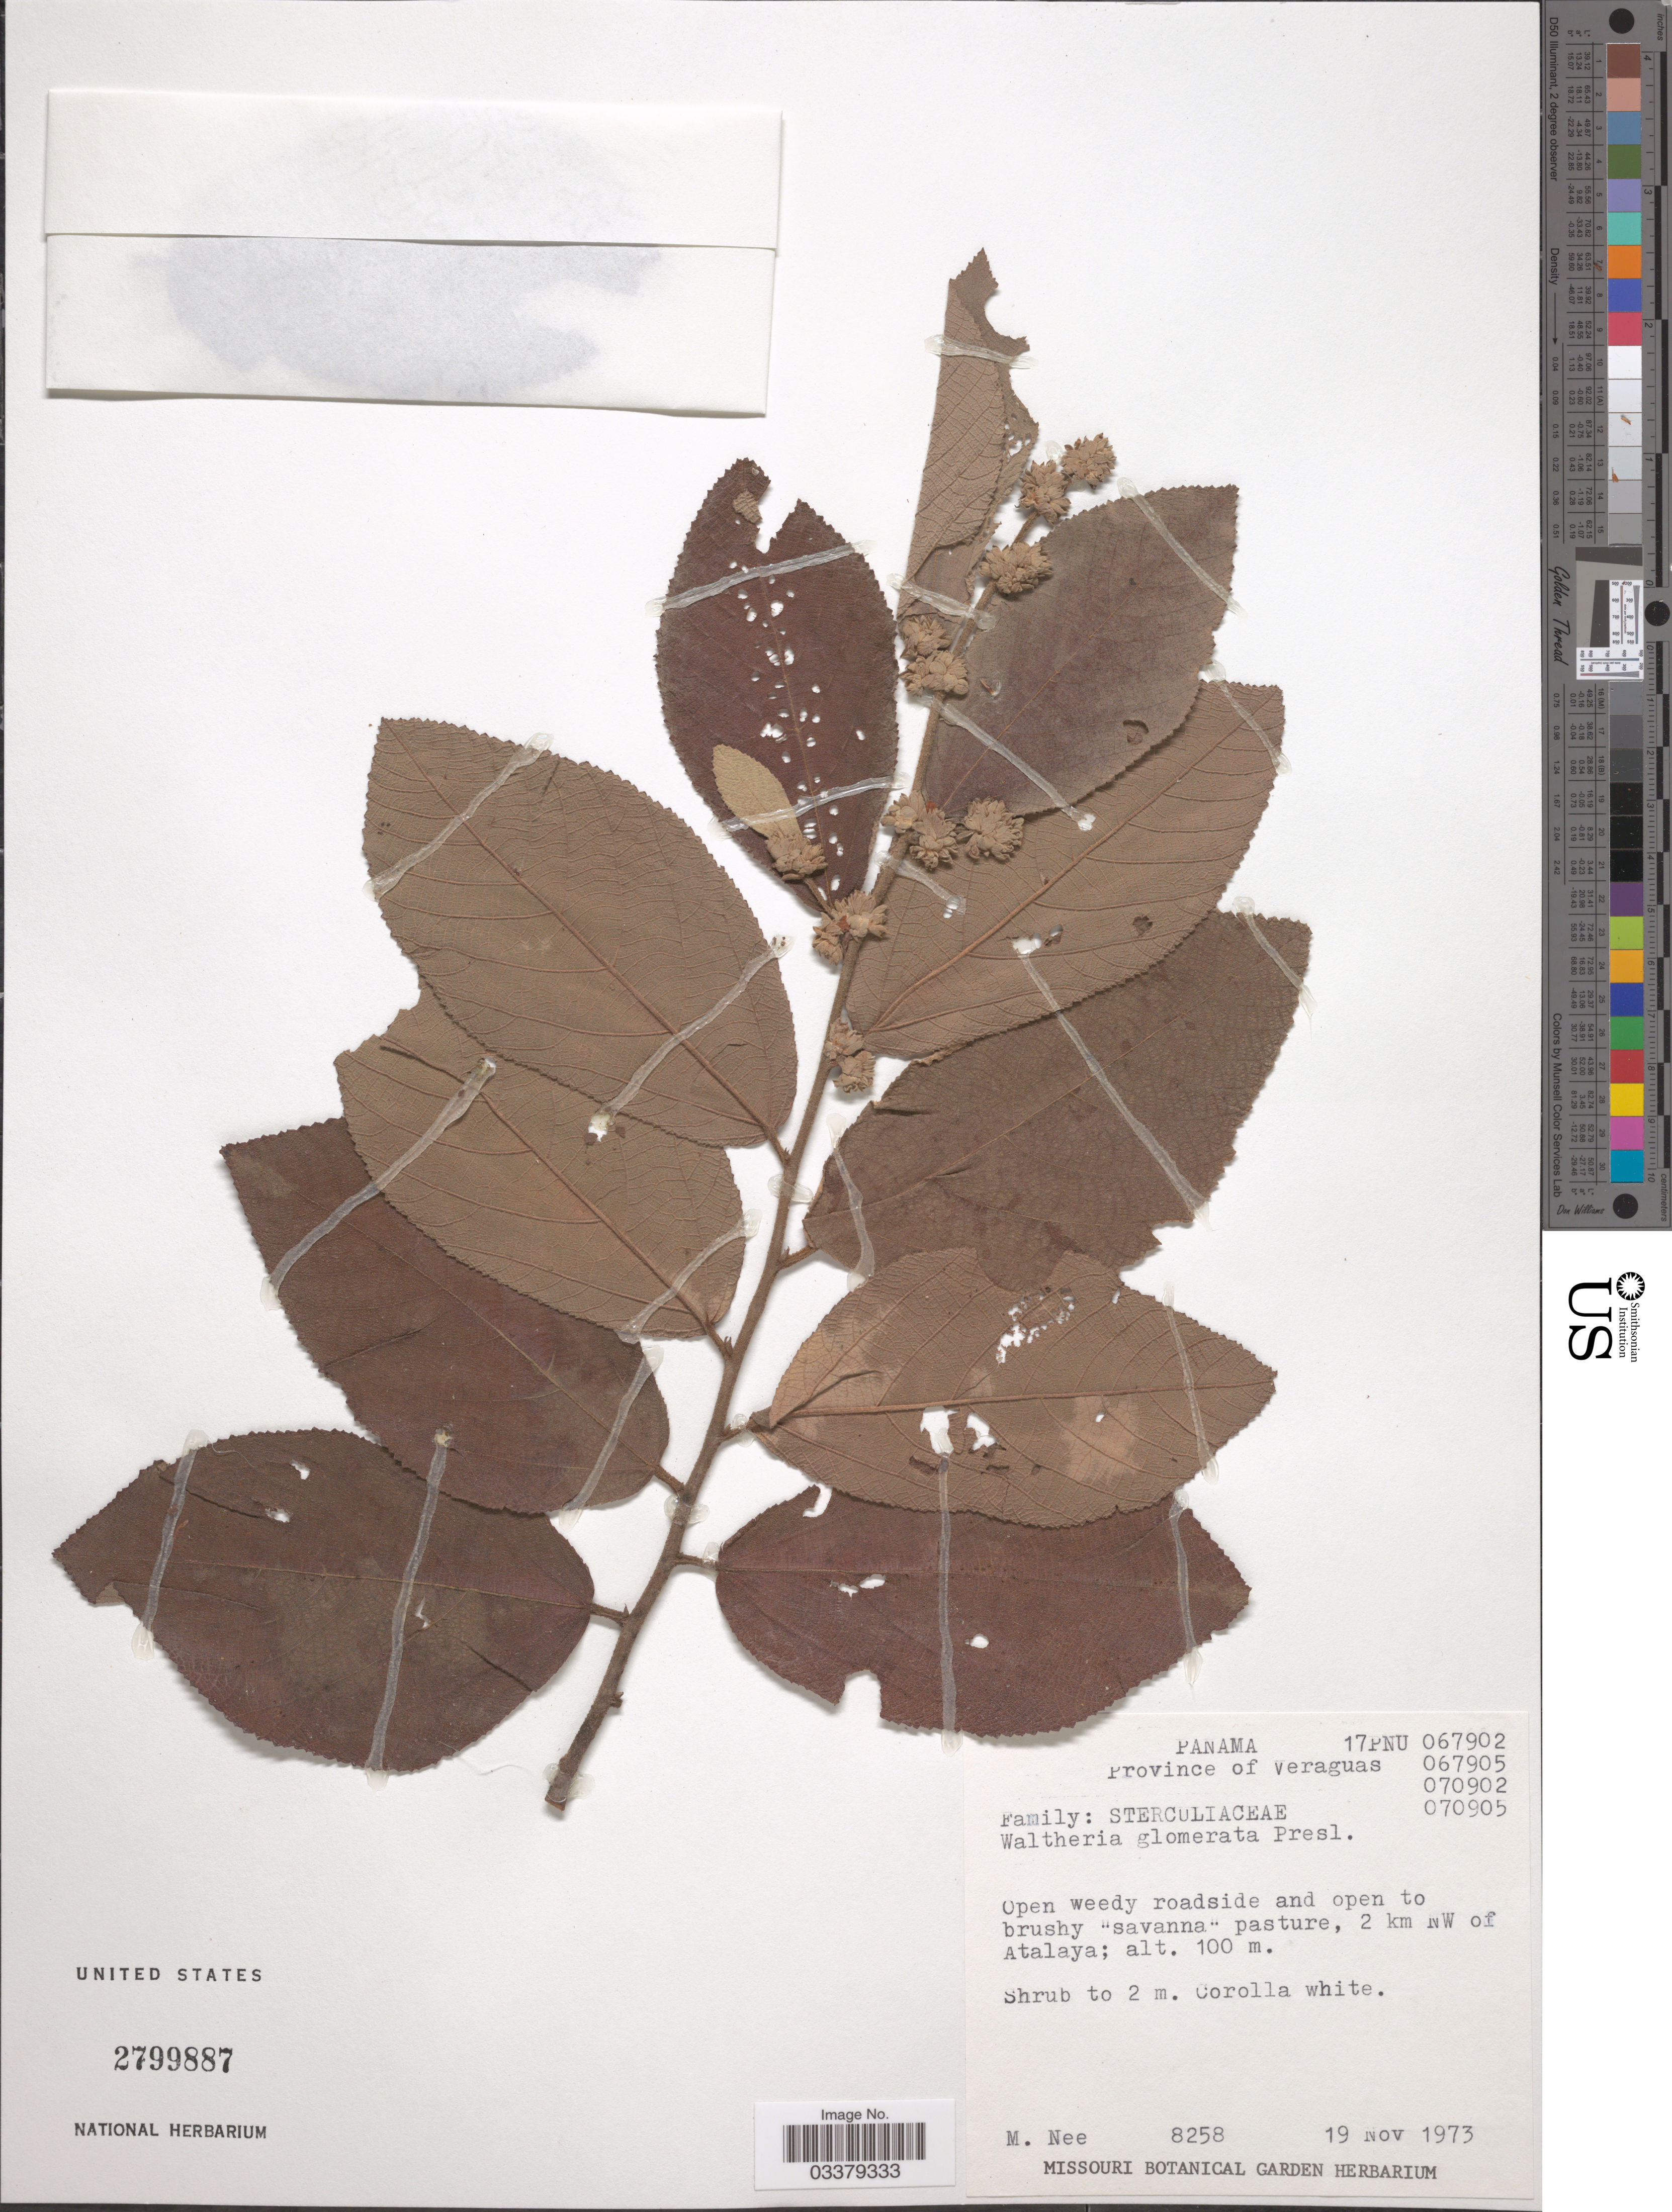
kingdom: Plantae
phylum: Tracheophyta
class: Magnoliopsida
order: Malvales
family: Malvaceae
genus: Waltheria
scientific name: Waltheria glomerata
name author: C. Presl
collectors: M. Nee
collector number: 8258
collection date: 1973-11-19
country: Panama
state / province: Veraguas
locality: Open weedy roadside and open to brushy "savanna" pasture, 2 km NW of Atalaya.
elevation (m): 100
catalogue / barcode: US 2799887